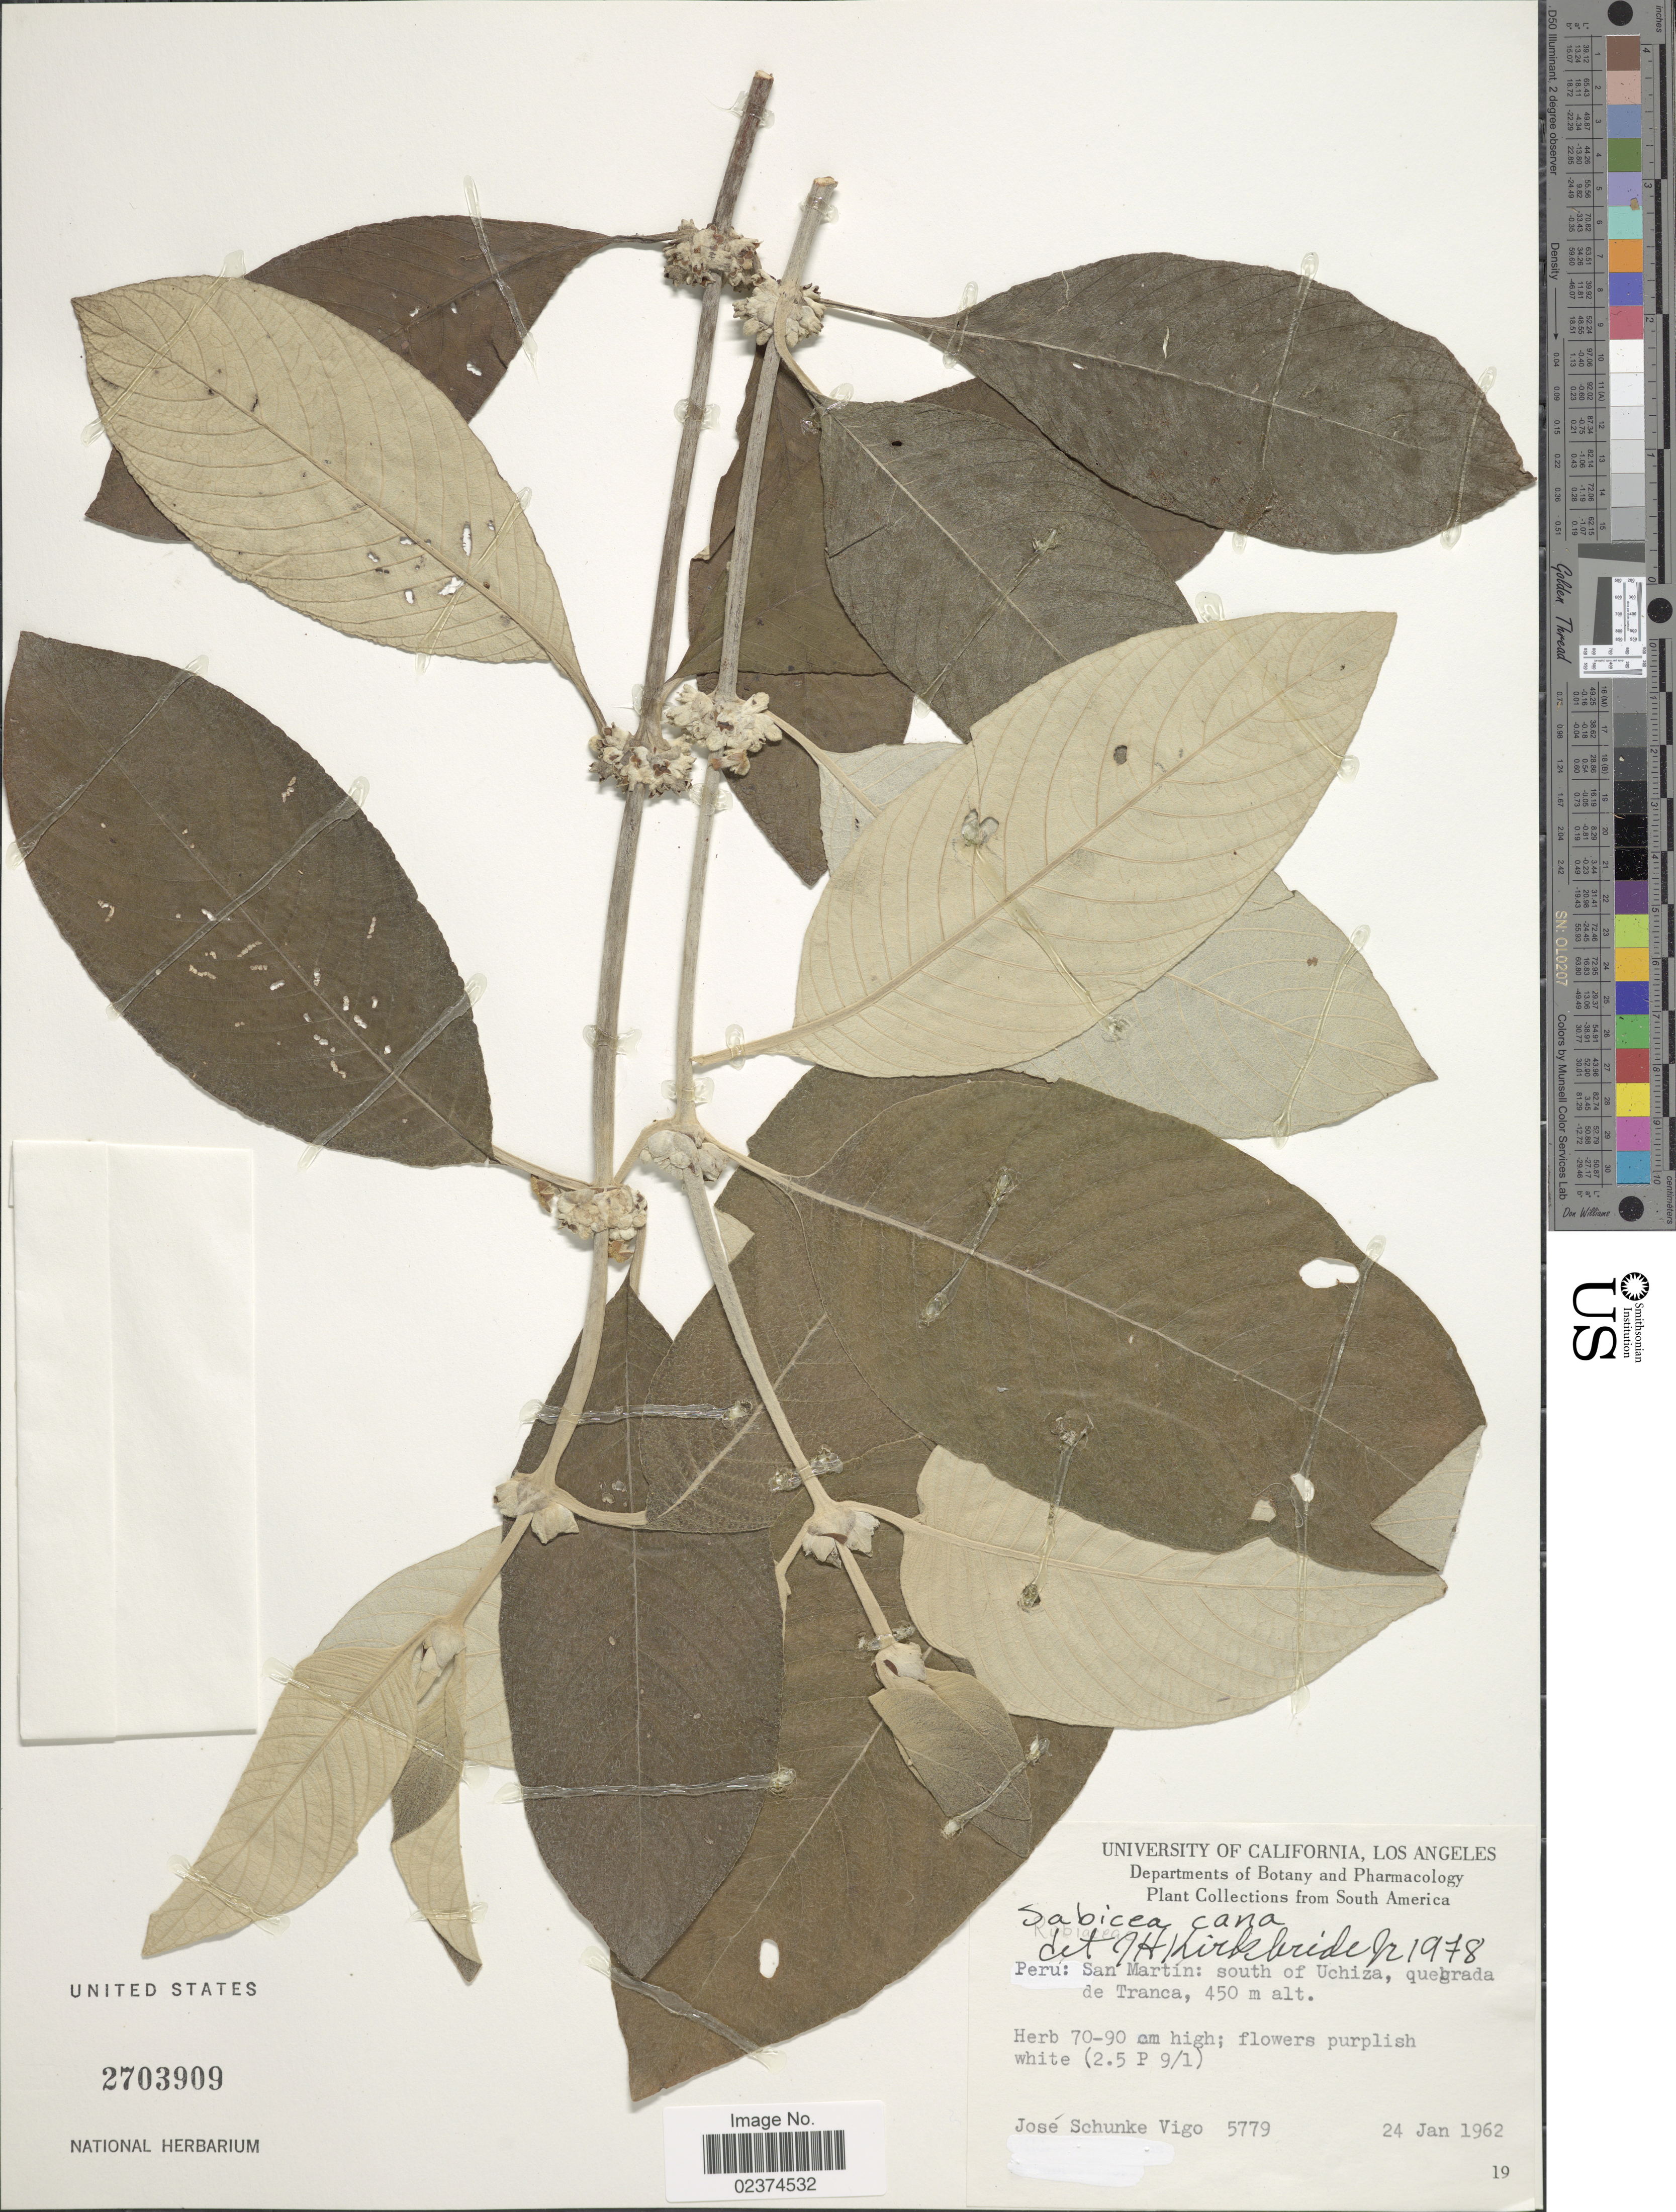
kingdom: Plantae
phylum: Tracheophyta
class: Magnoliopsida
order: Gentianales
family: Rubiaceae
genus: Sabicea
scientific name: Sabicea cana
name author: Hook. f.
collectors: J. Schunke Vigo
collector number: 5779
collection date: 1962-01-24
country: Peru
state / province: San Martín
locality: South of Uchiza, quebrada de Tranca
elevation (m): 450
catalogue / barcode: US 2703909